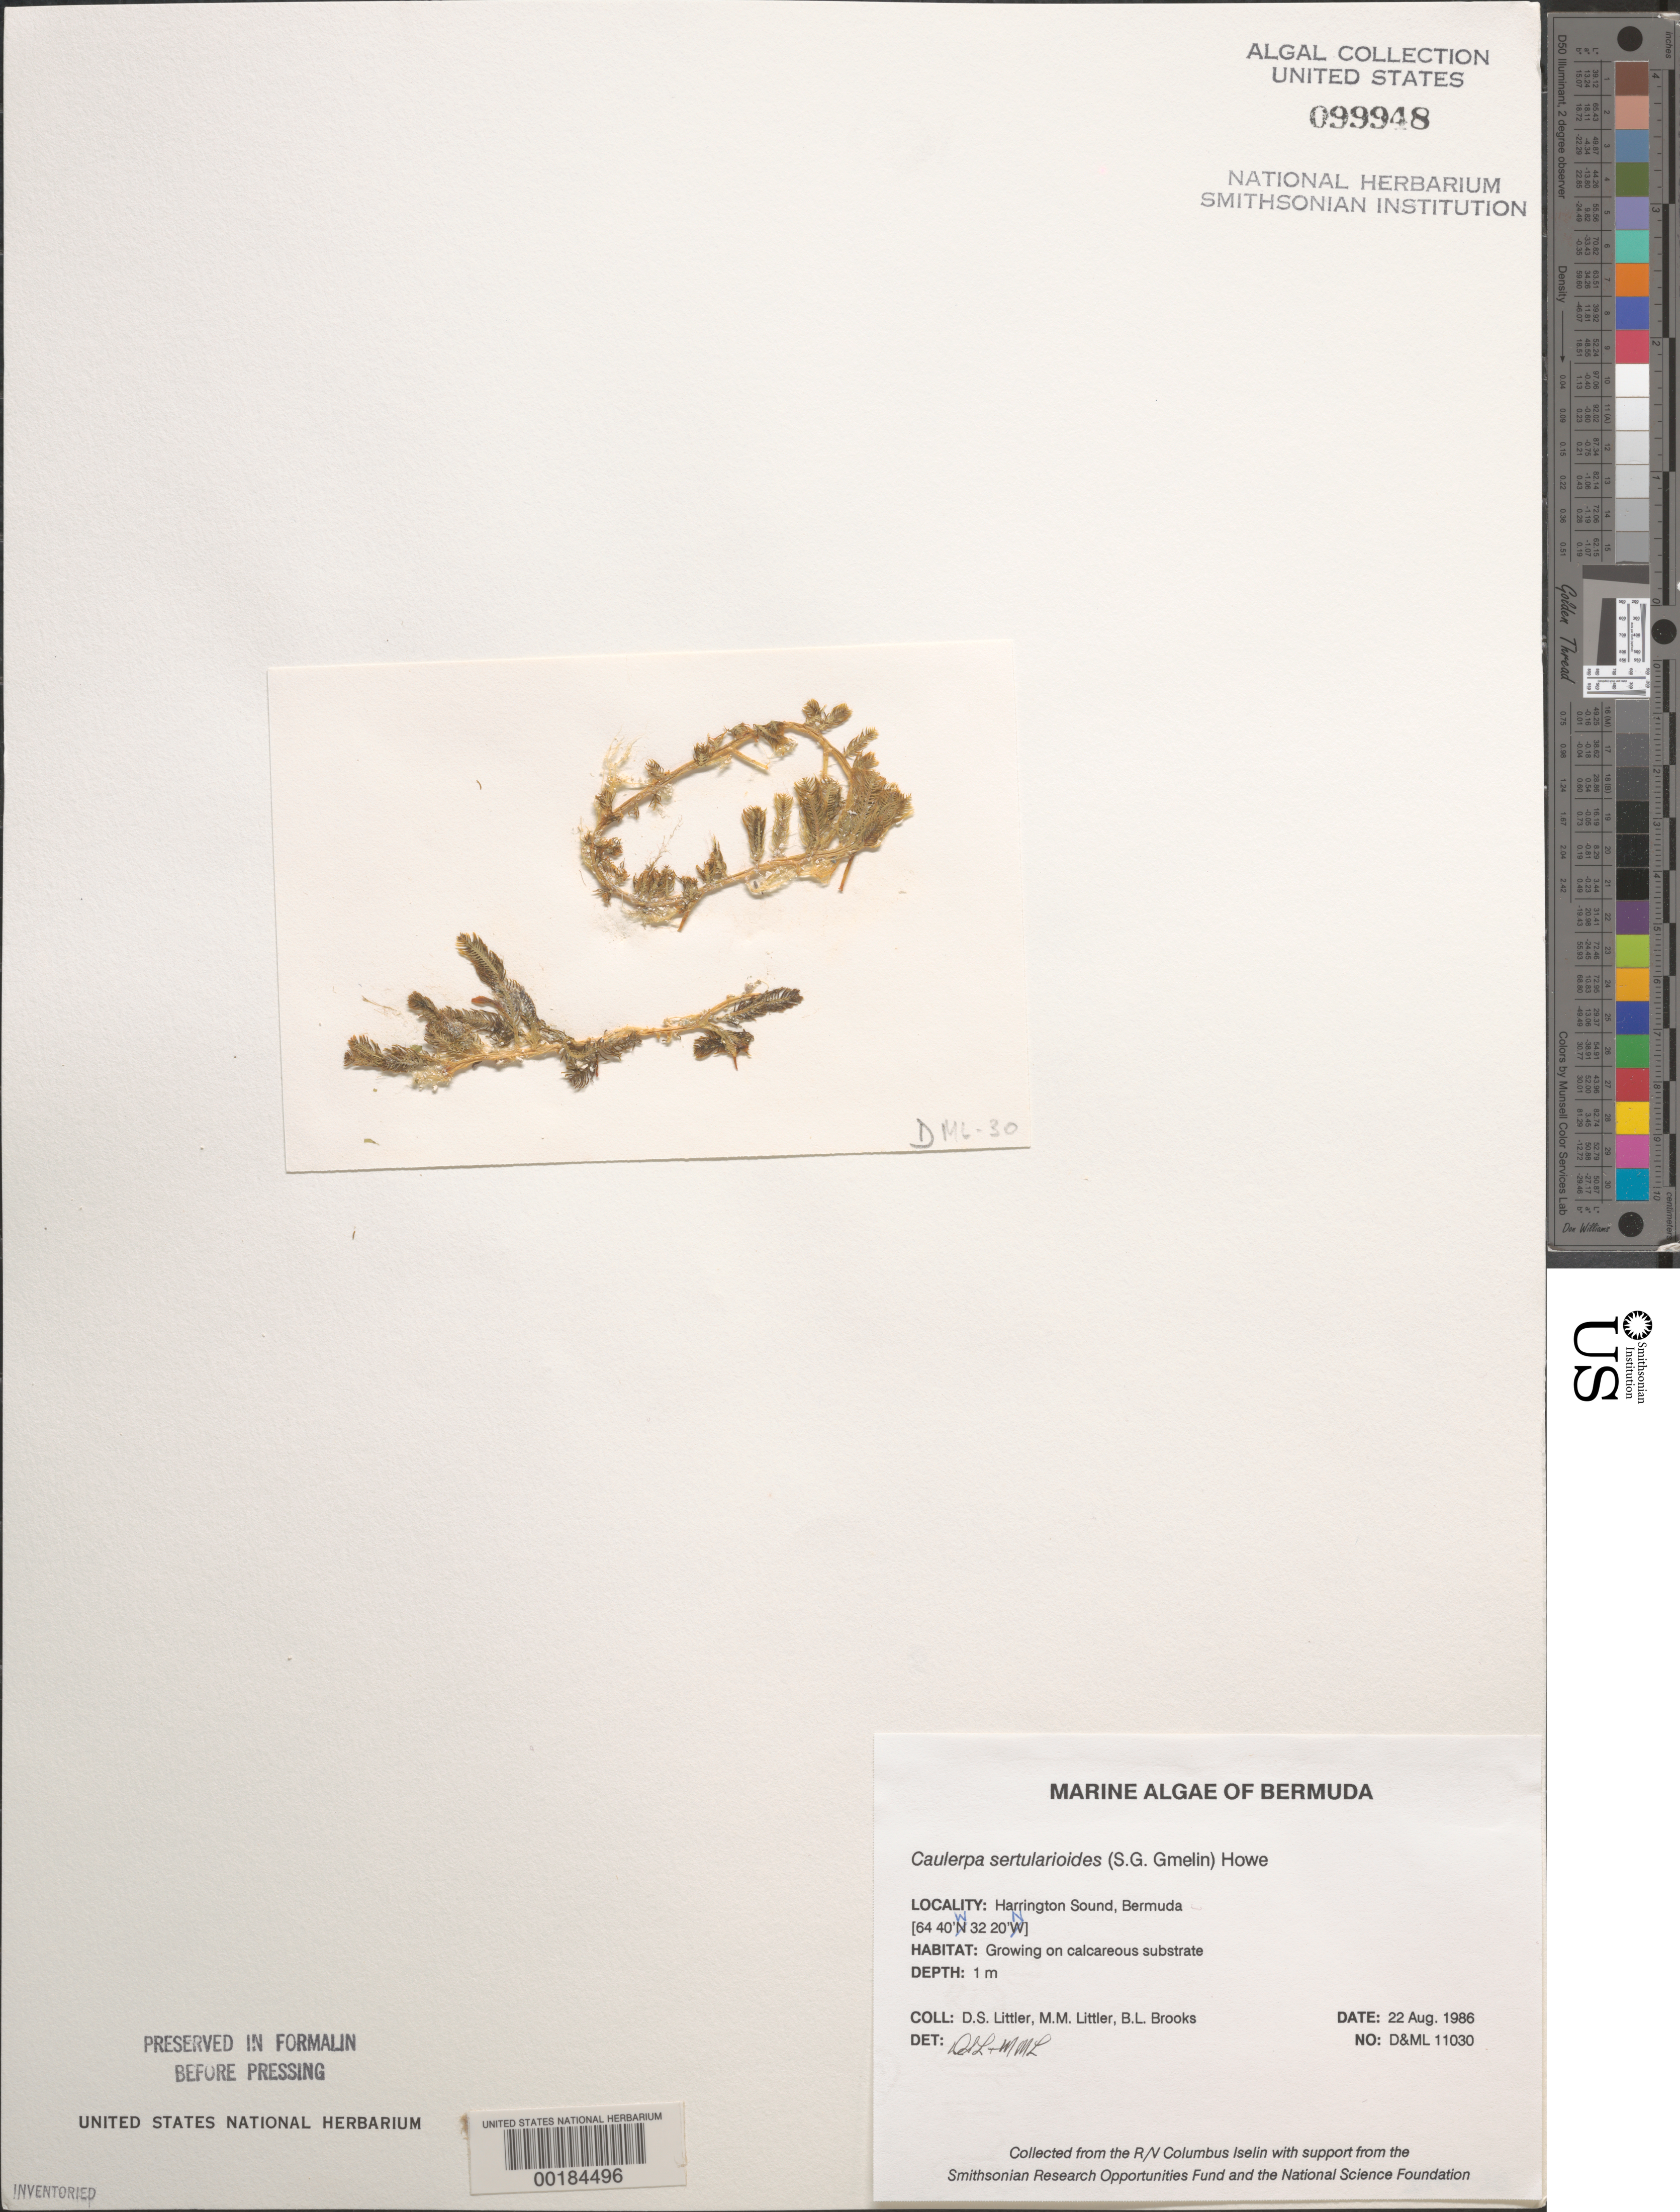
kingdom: Plantae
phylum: Chlorophyta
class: Ulvophyceae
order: Bryopsidales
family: Caulerpaceae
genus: Caulerpa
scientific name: Caulerpa sertularioides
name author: (S.G. Gmel.) M. Howe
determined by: Littler, D. S.; Littler, M. M.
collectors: D. S. Littler, M. M. Littler & B. Brooks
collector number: D&ML 11030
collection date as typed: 22 Aug 1986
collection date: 1986-08-22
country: Bermuda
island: Bermuda Island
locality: Harrington Sound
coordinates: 32 20' N, 64 40' W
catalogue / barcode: US 99948